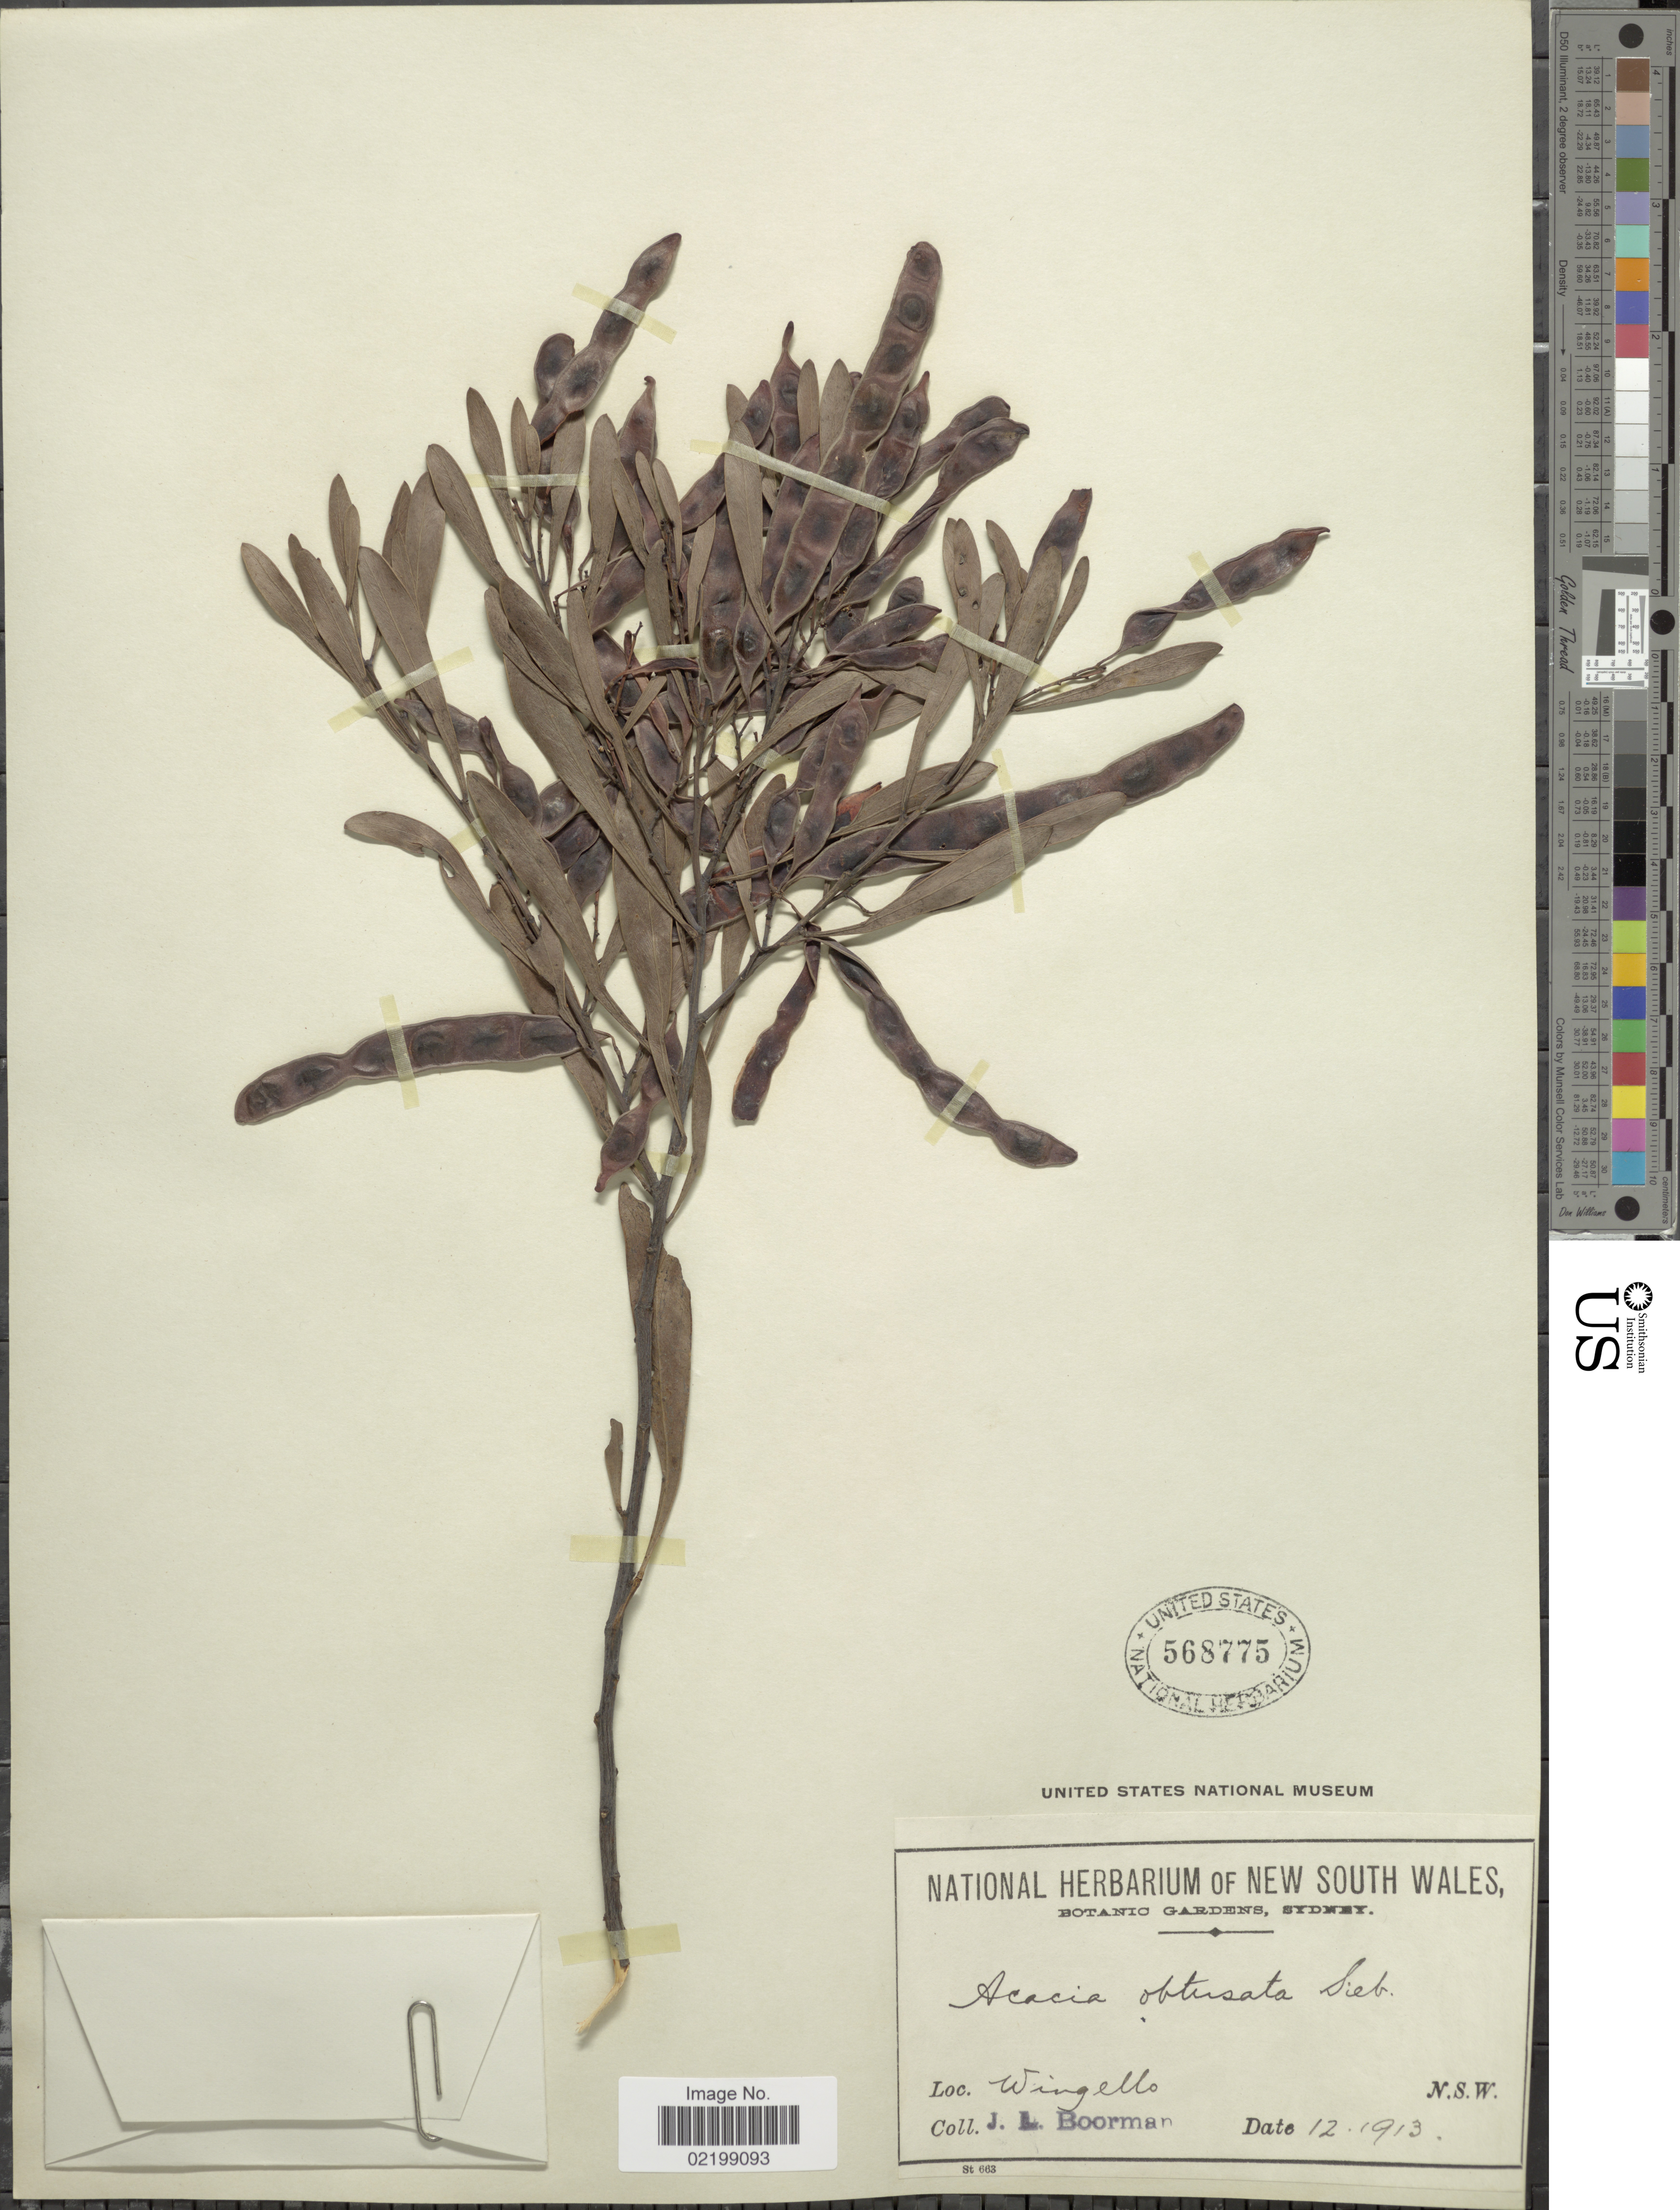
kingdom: Plantae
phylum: Tracheophyta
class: Magnoliopsida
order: Fabales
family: Fabaceae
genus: Acacia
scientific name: Acacia obtusata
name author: Sieber ex DC.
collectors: J. Boorman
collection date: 1913-12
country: Australia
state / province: New South Wales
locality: Wingello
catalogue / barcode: US 568775